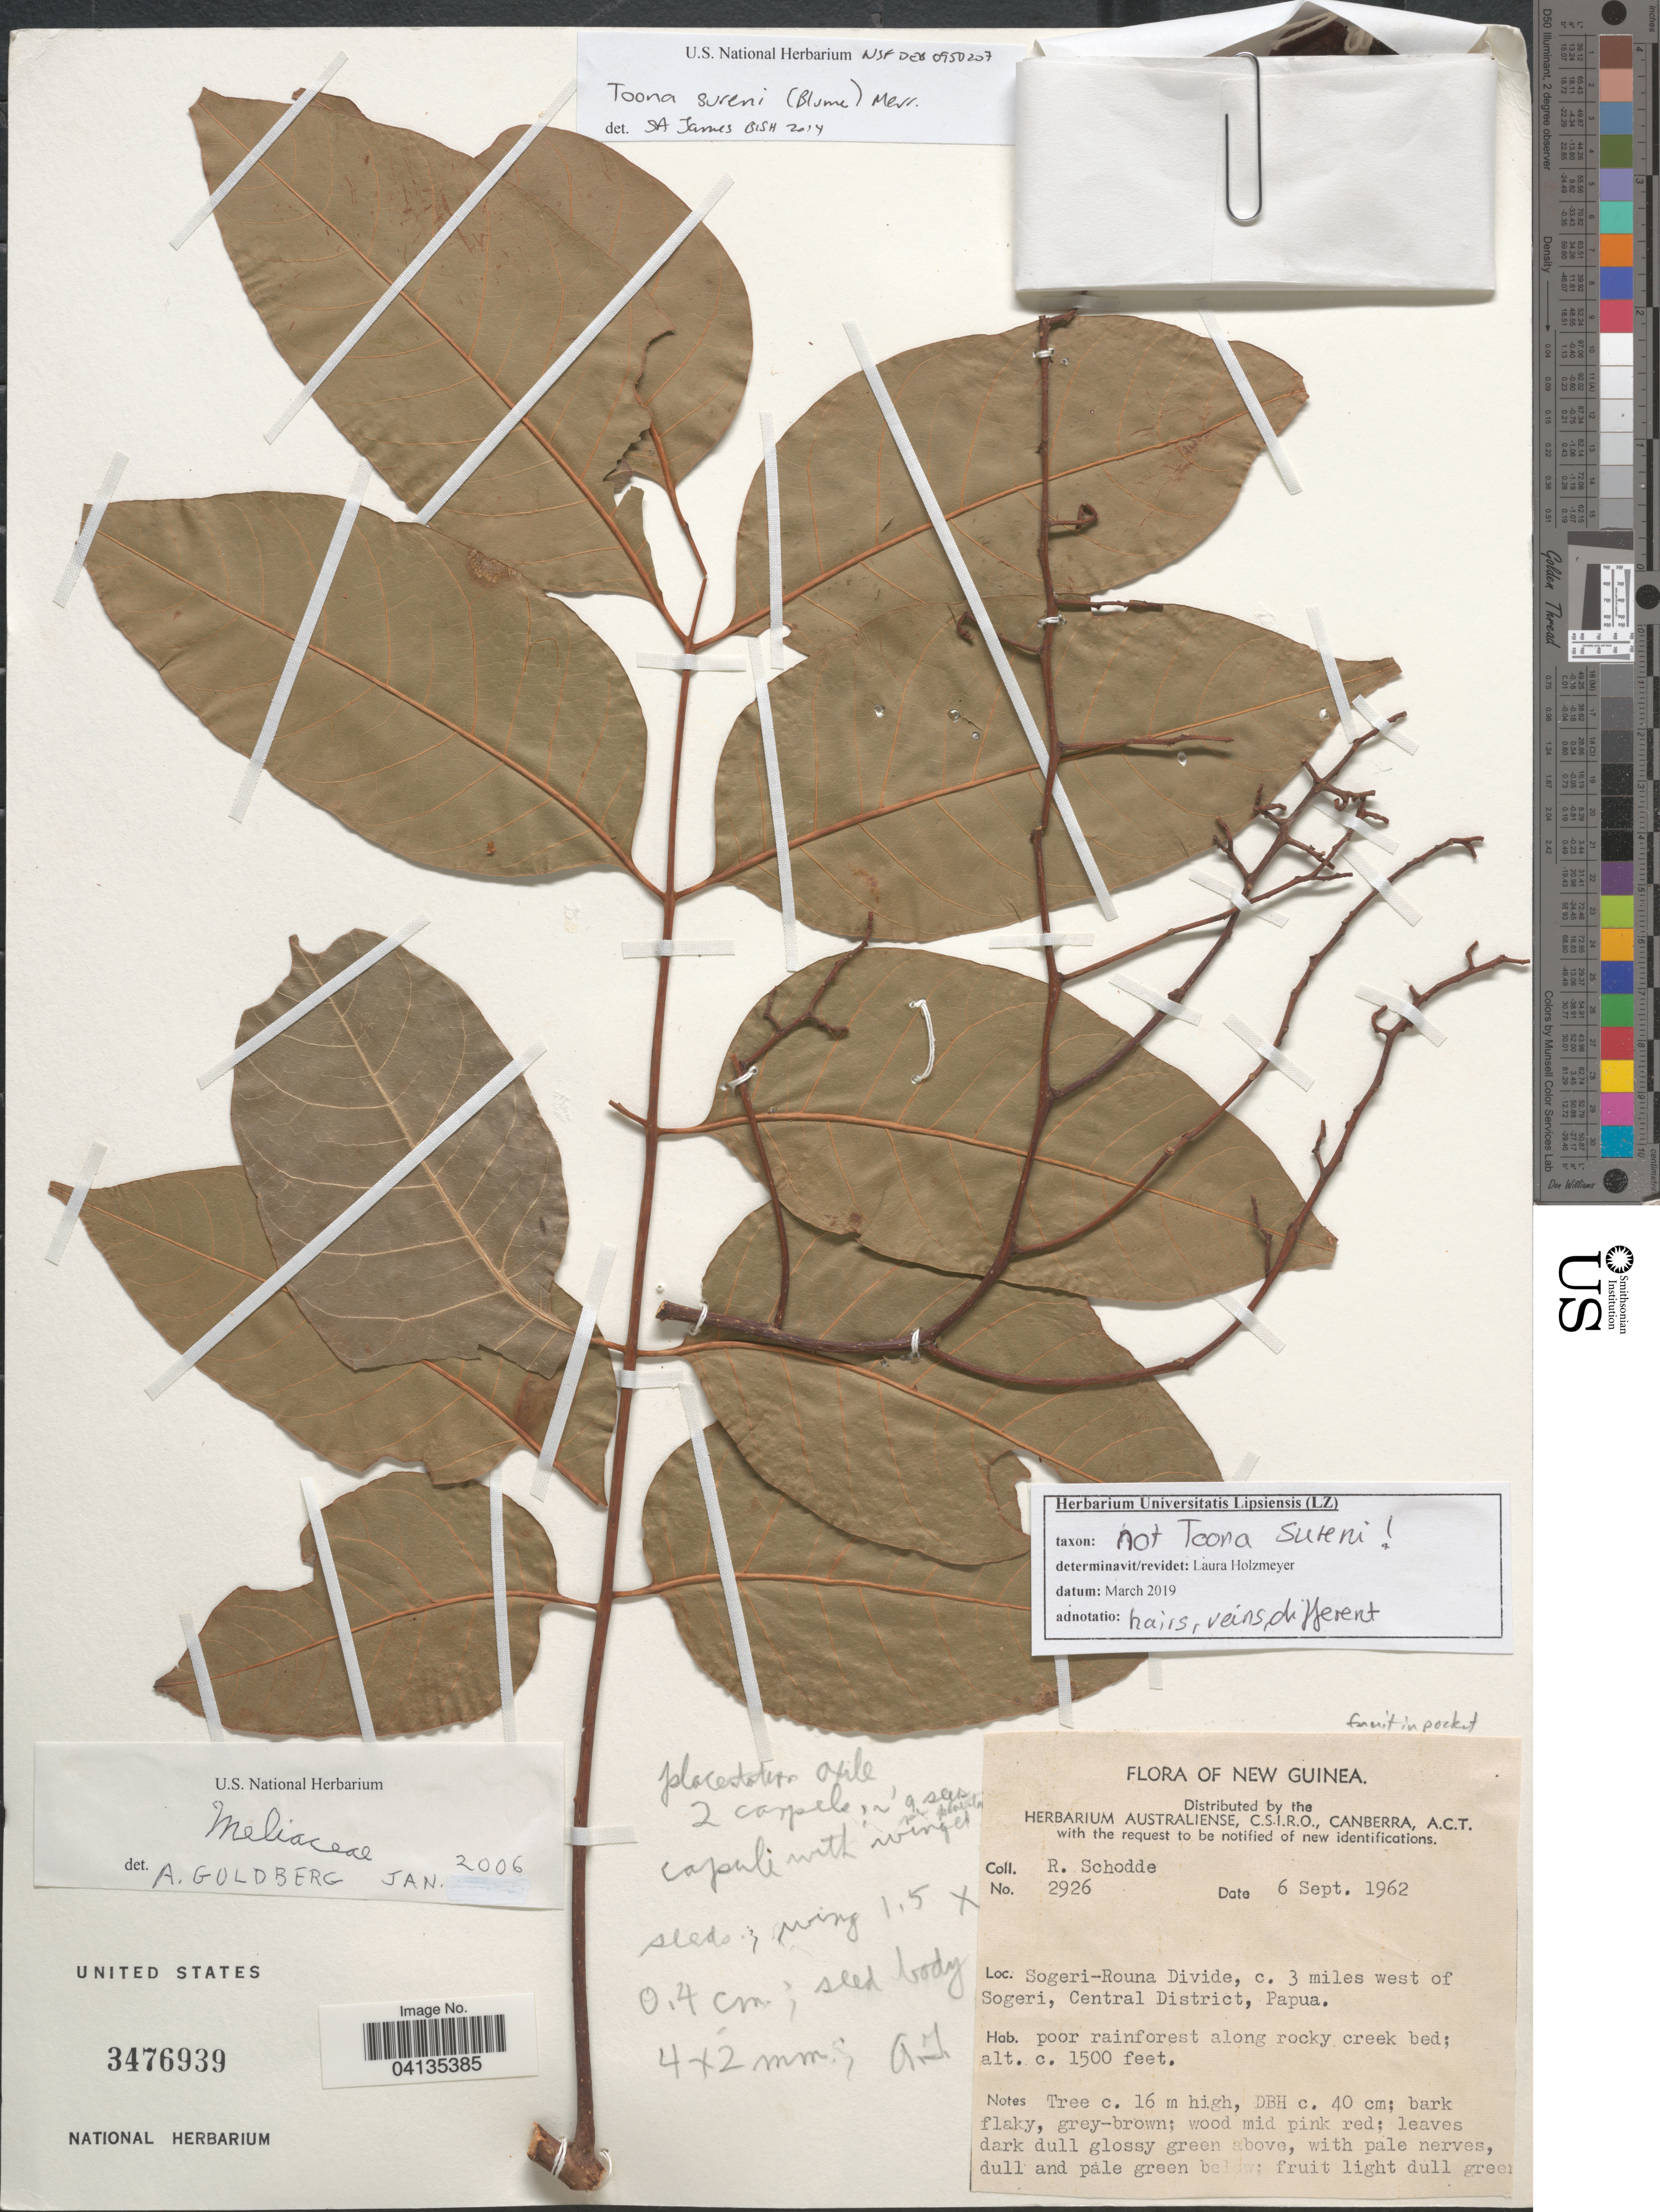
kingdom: Plantae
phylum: Tracheophyta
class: Magnoliopsida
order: Sapindales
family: Meliaceae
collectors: R. Schodde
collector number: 2926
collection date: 1962-09-06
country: Papua New Guinea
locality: New Guinea. Sogeri-Rouna Divide, c. 3 miles west of Sogeri, Central District, Papua.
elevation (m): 457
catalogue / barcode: US 3476939